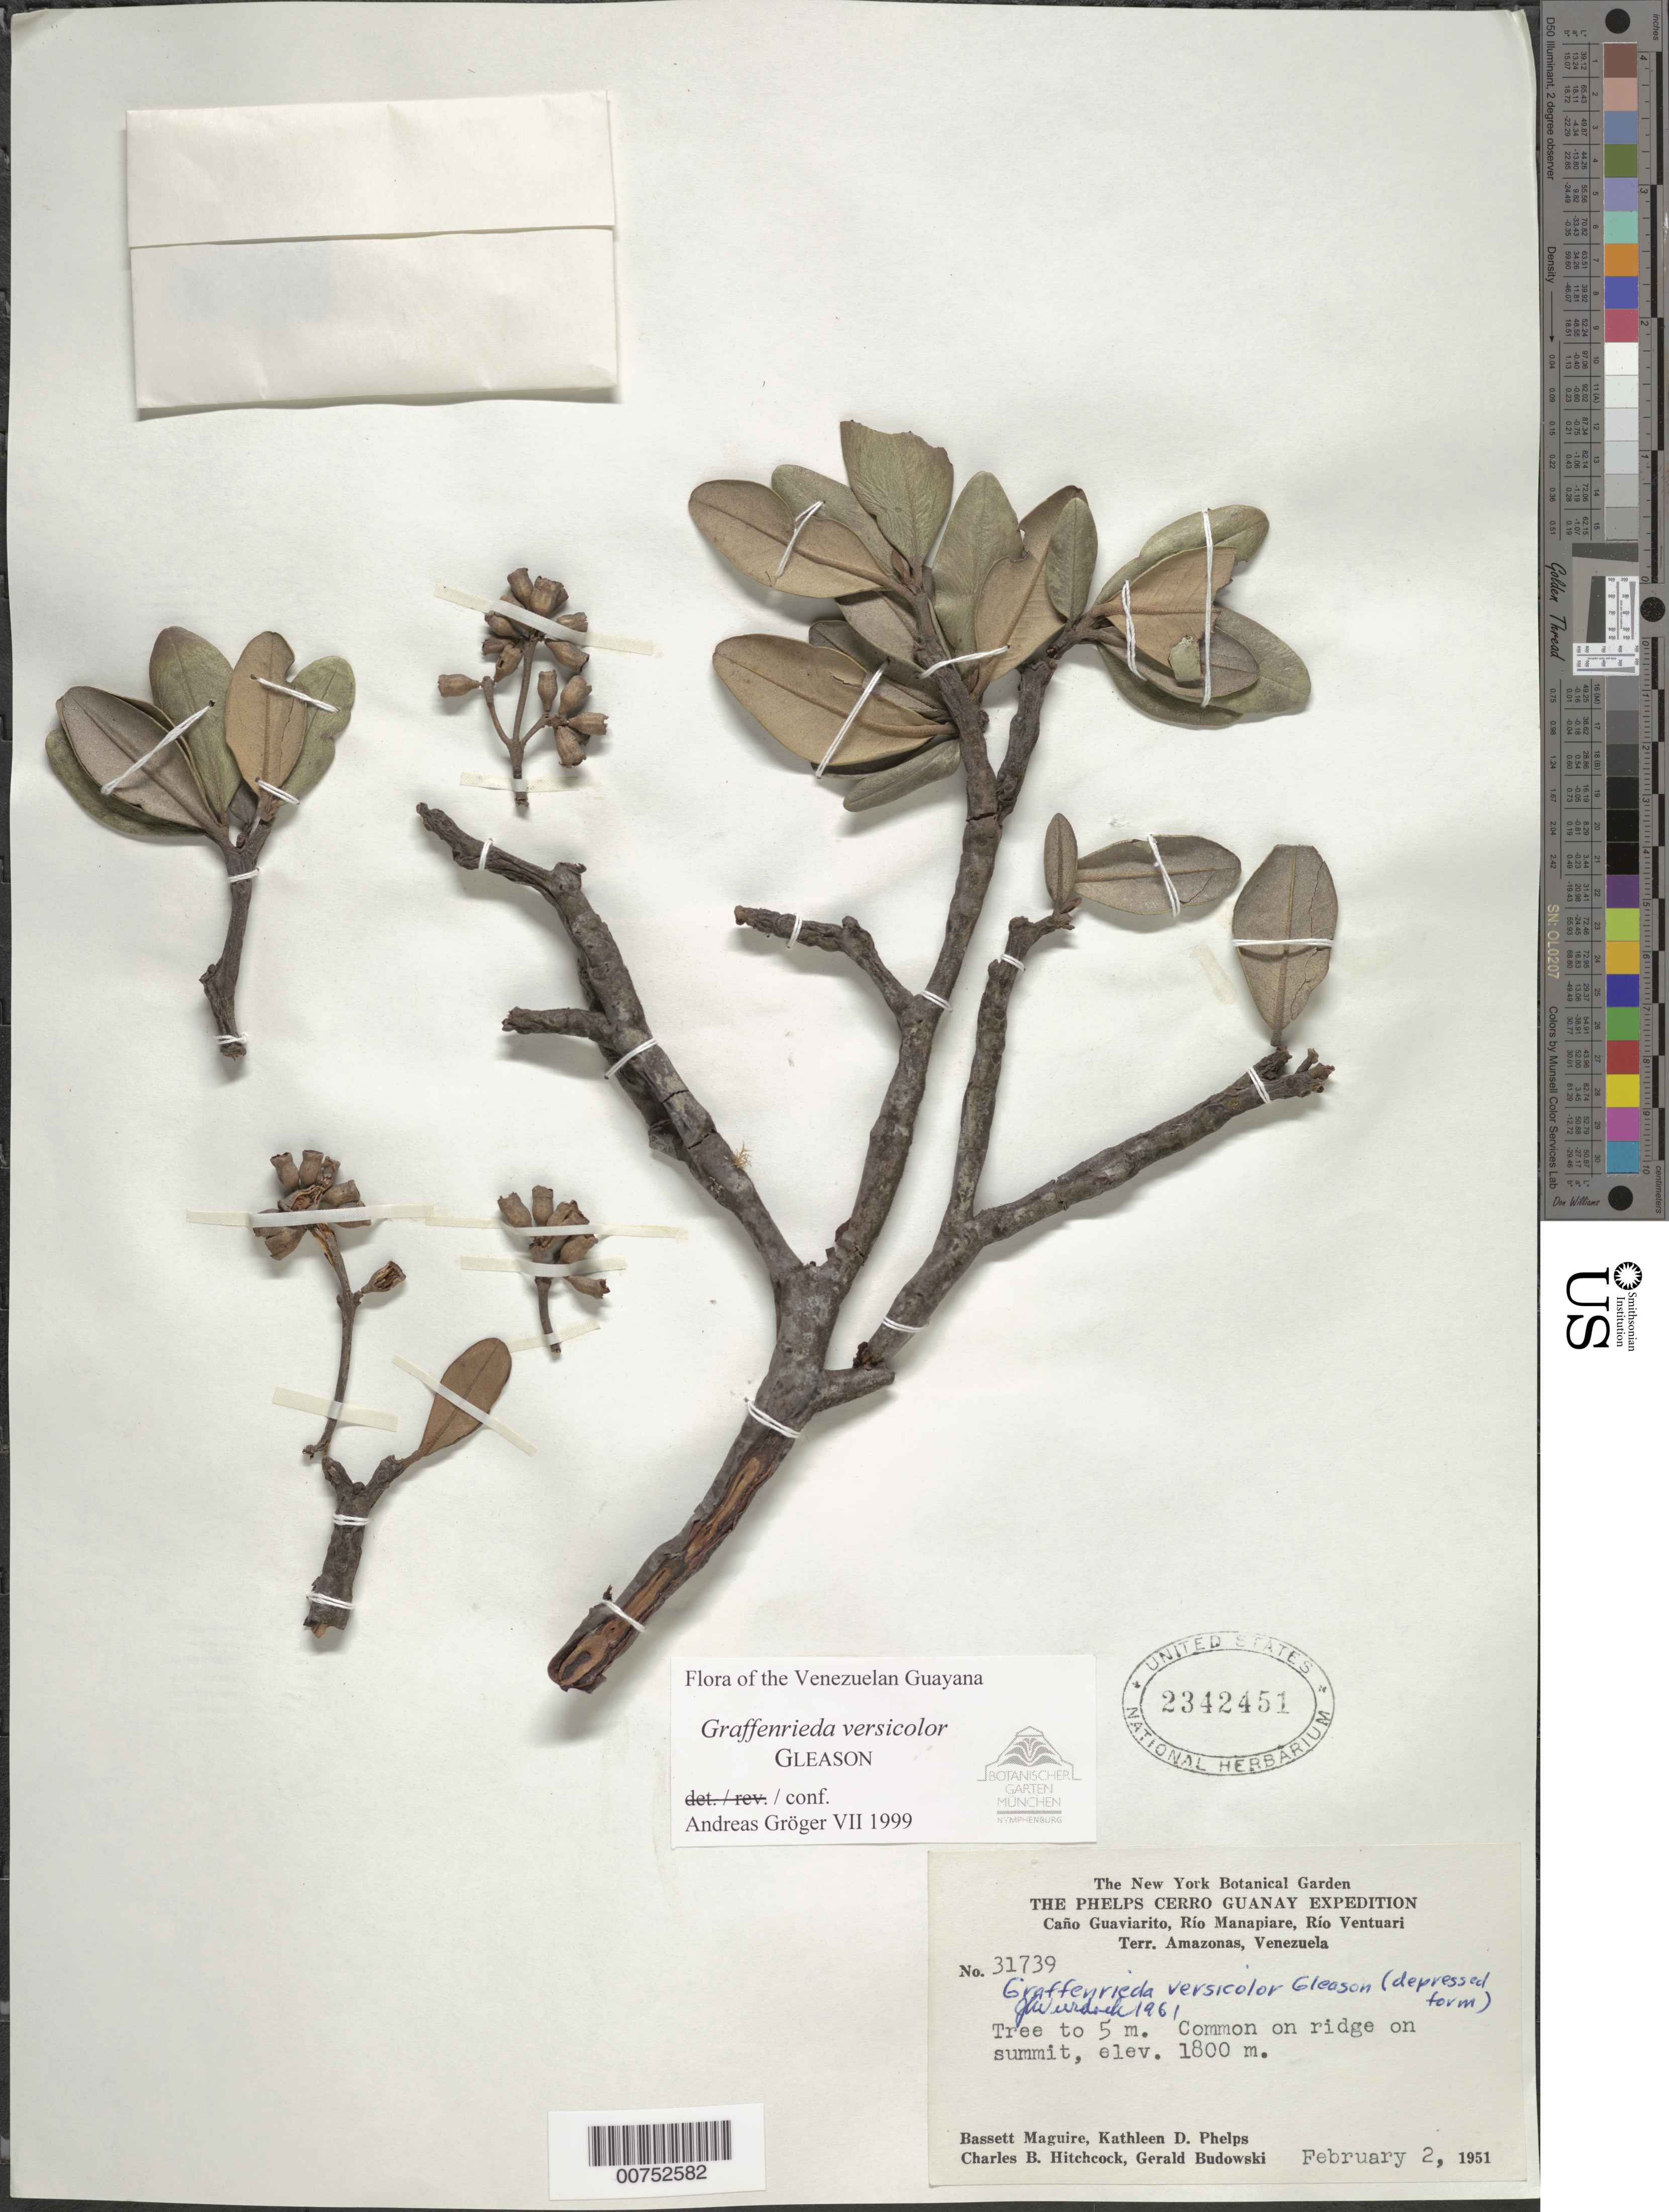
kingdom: Plantae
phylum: Tracheophyta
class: Magnoliopsida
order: Myrtales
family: Melastomataceae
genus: Graffenrieda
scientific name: Graffenrieda versicolor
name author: Gleason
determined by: Gröger, A.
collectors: B. Maguire, K. D. Phelps, C. B. Hitchcock & G. Budowski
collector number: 31739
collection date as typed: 2-Feb-51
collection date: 1951-02-02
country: Venezuela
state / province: Amazonas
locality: Caño Guaviarito, Río Manapiare, Río Ventuari, Cerro Guanay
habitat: Summit, on ridge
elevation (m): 1800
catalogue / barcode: US 2342451